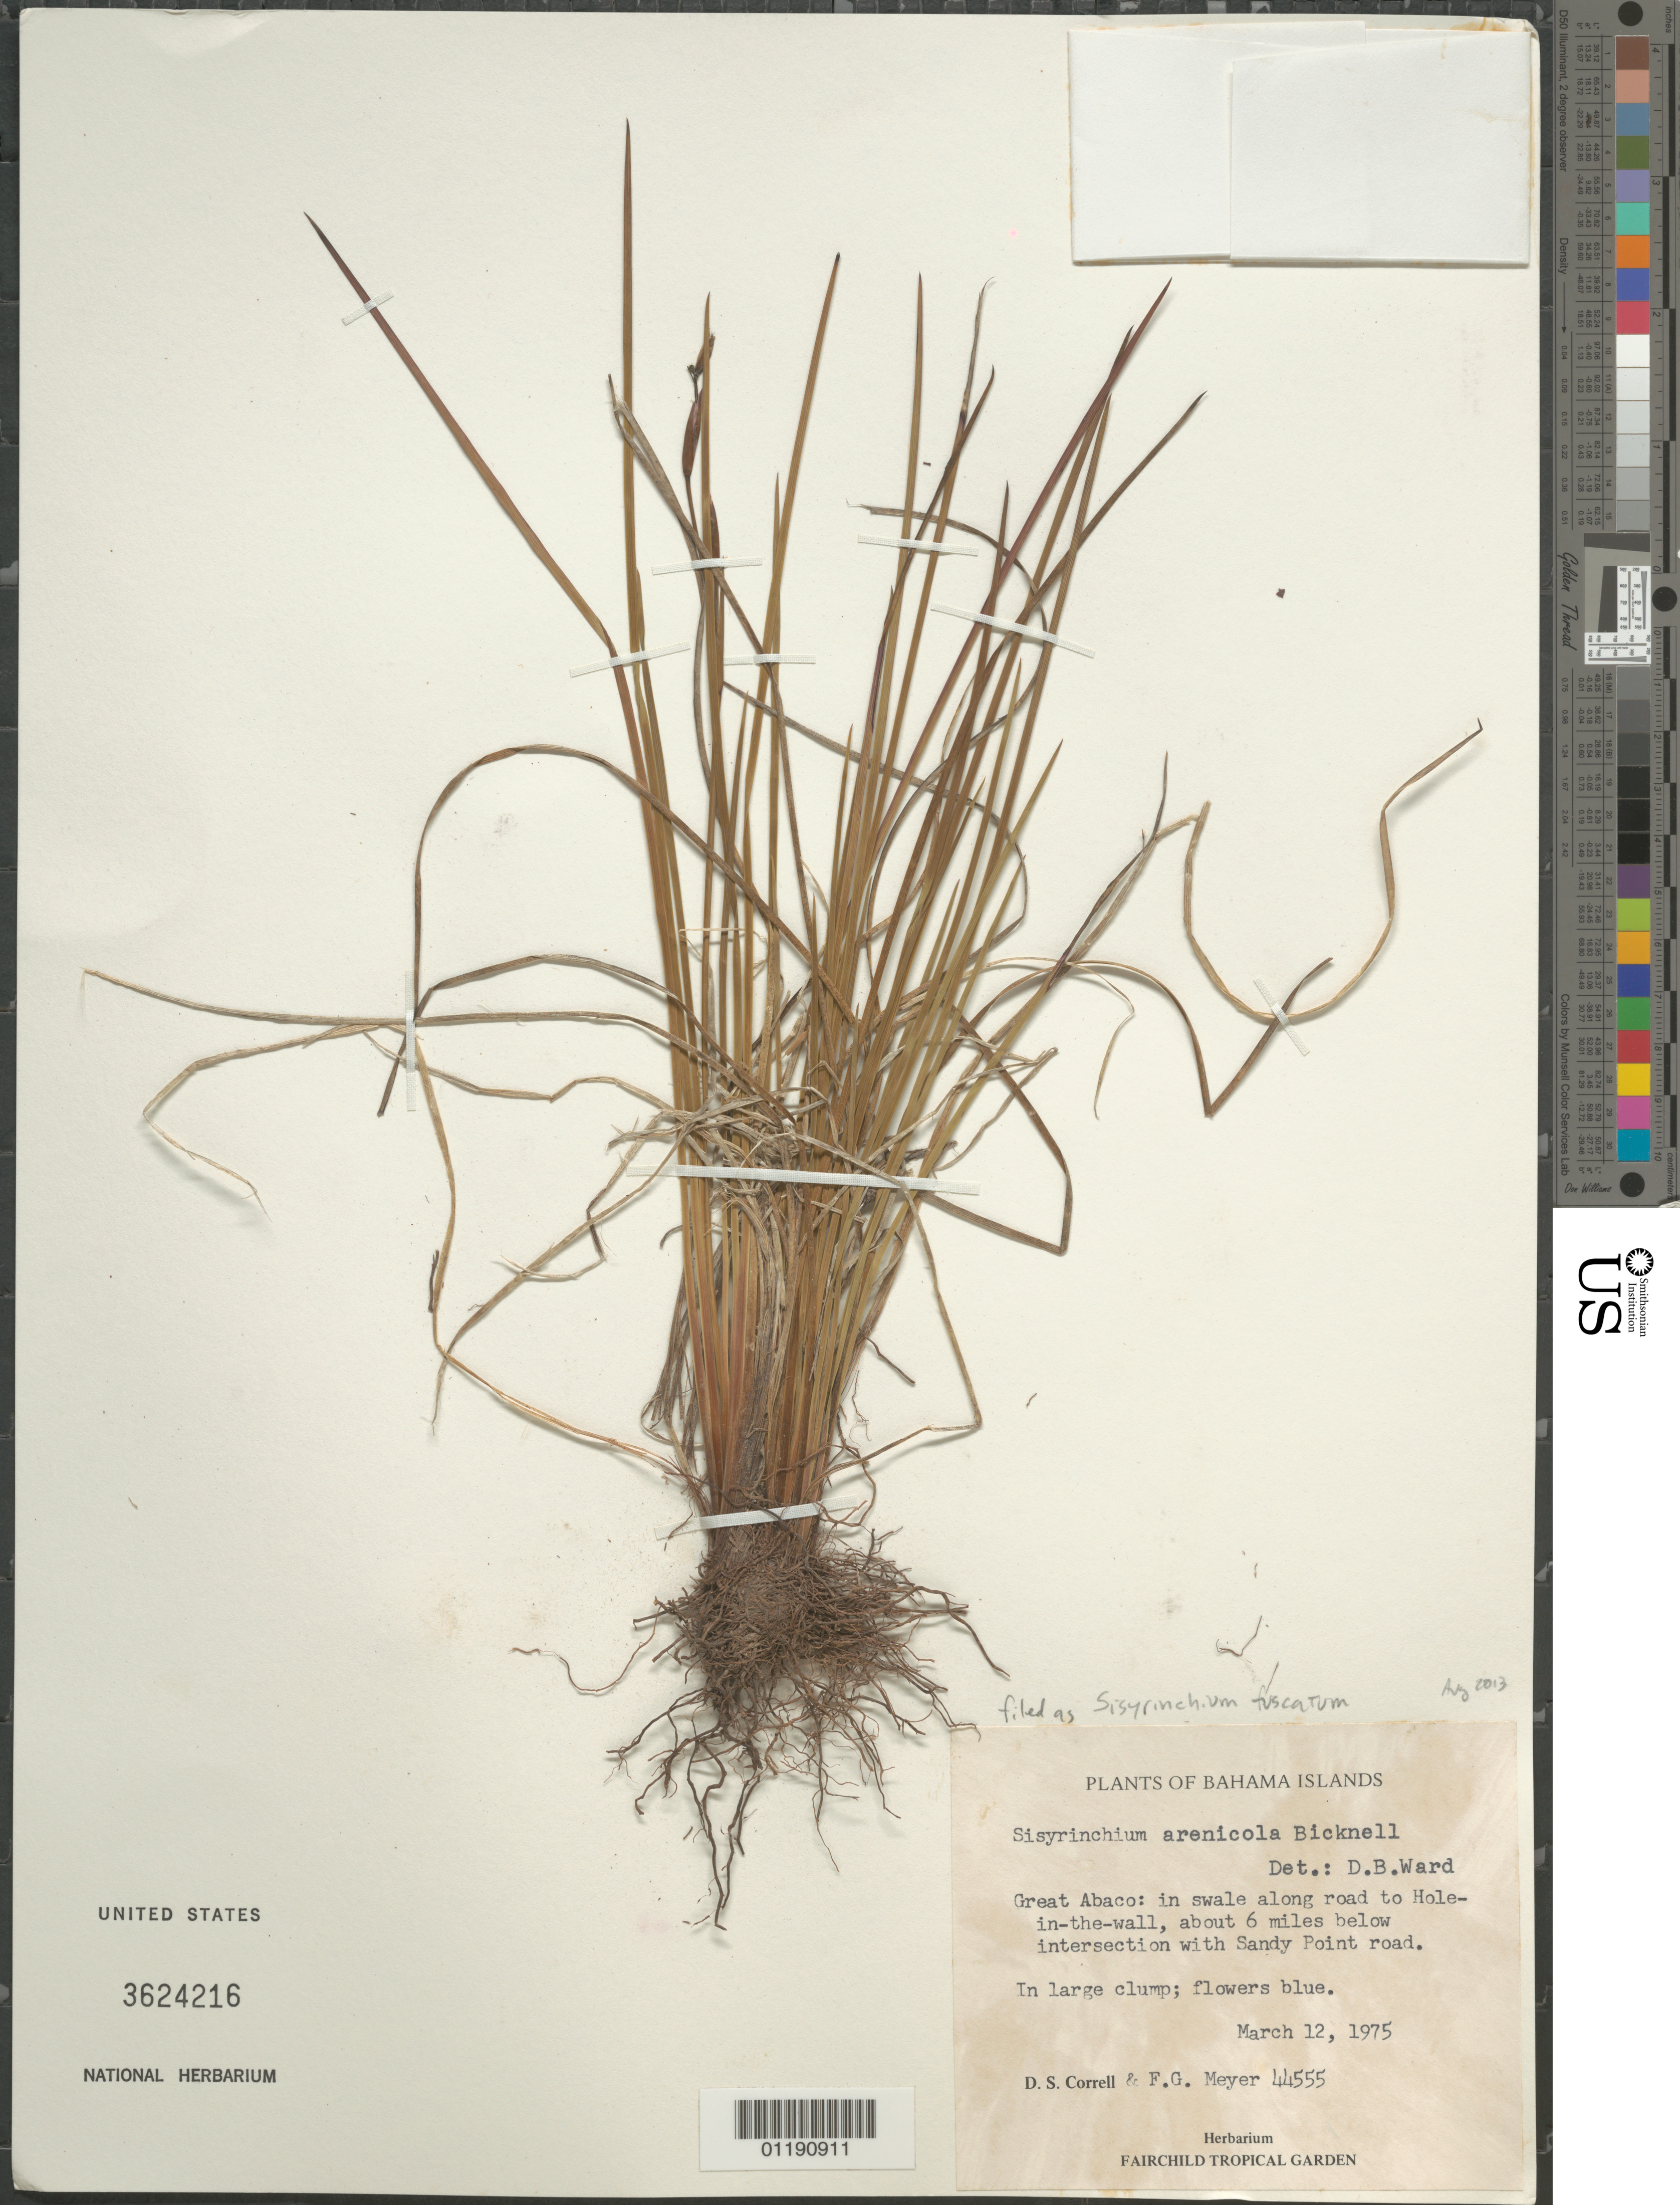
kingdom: Plantae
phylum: Tracheophyta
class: Liliopsida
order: Asparagales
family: Iridaceae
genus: Sisyrinchium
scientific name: Sisyrinchium fuscatum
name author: E.P. Bicknell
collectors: D. S. Correll & F. G. Meyer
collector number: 44555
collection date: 1975-03-12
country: Bahamas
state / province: Great Abaco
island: Great Abaco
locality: Great Abaco: in swale along road to Hole-in-the-wall, about 6 miles below intersection with Sandy Point road.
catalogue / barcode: US 3624216